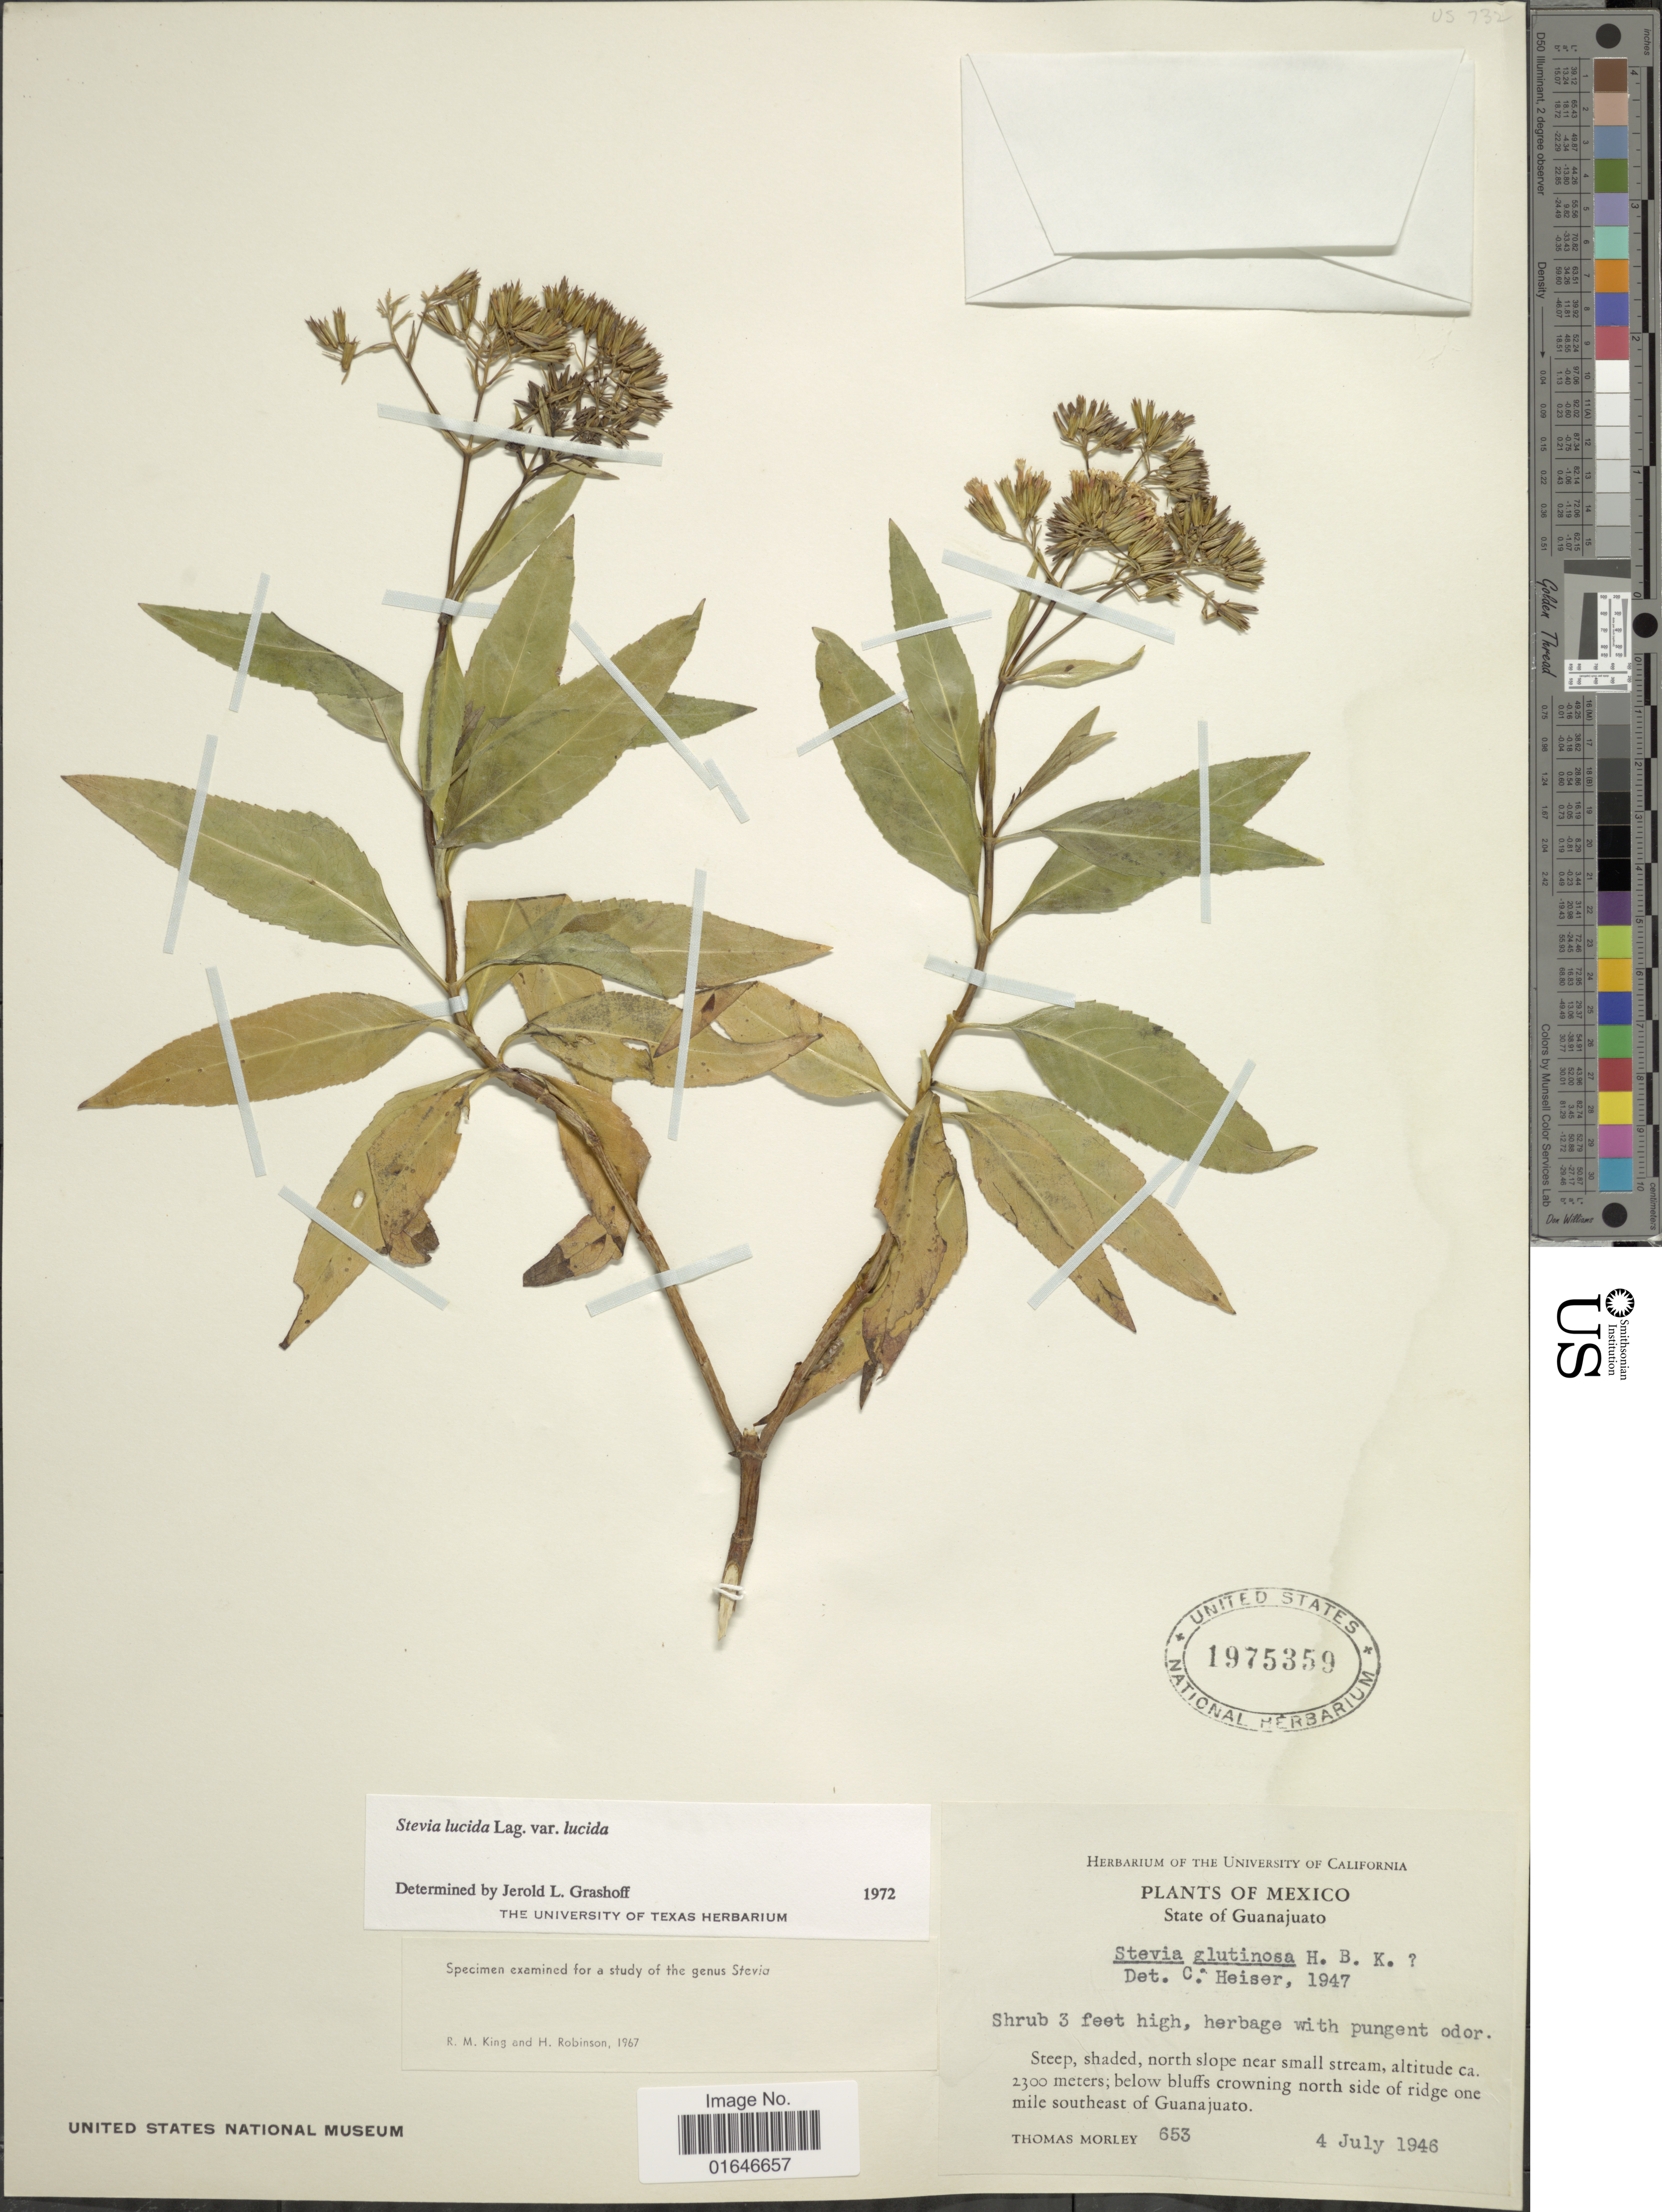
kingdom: Plantae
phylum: Tracheophyta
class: Magnoliopsida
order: Asterales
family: Asteraceae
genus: Stevia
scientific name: Stevia lucida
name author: Lag.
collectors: T. Morley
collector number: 653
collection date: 1946-07-04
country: Mexico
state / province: Guanajuato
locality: State of Guanajuanto, steep, Shaded north slope near small stream, below bluffs crowning north side of ridge one mile southeast of Guanajuanto.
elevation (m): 2300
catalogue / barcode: US 1975359